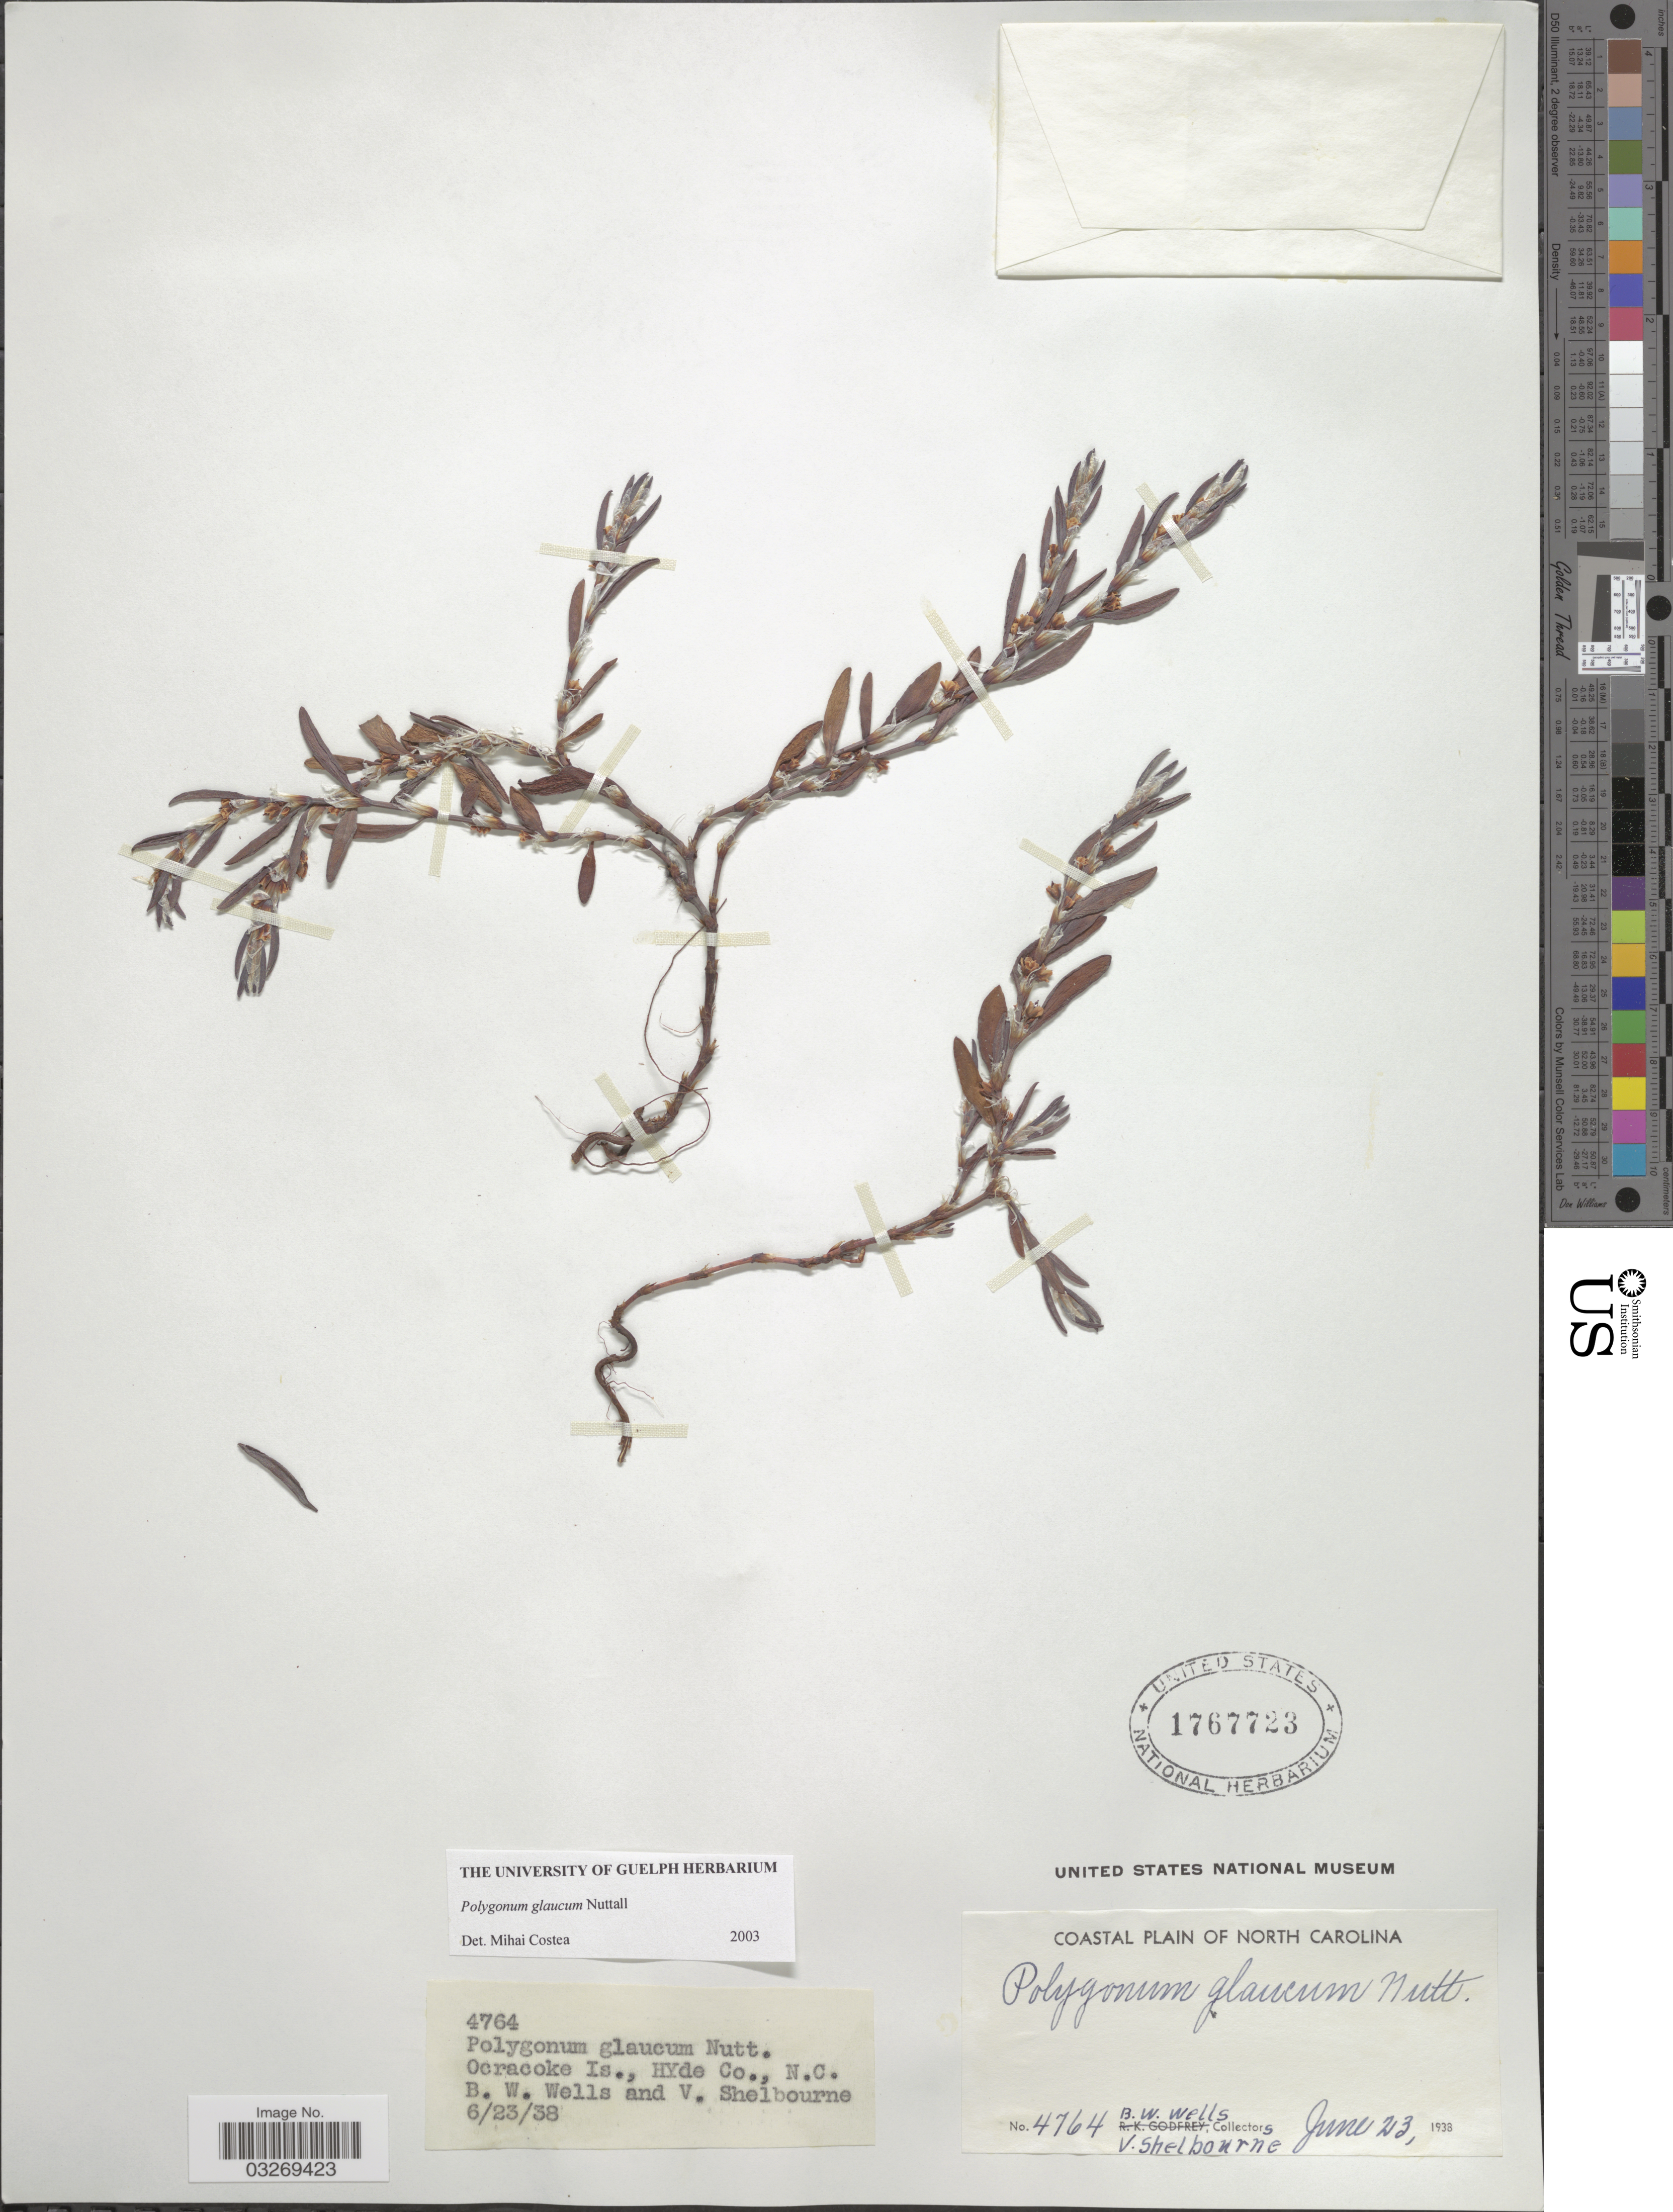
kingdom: Plantae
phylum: Tracheophyta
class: Magnoliopsida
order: Caryophyllales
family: Polygonaceae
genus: Polygonum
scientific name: Polygonum glaucum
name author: Nutt.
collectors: B. Wells & V. Shelbourne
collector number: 4764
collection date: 1938-06-23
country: United States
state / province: North Carolina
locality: Coastal Plain of North Carolina. Ocracoke Is., Hyde Co.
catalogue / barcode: US 1767723